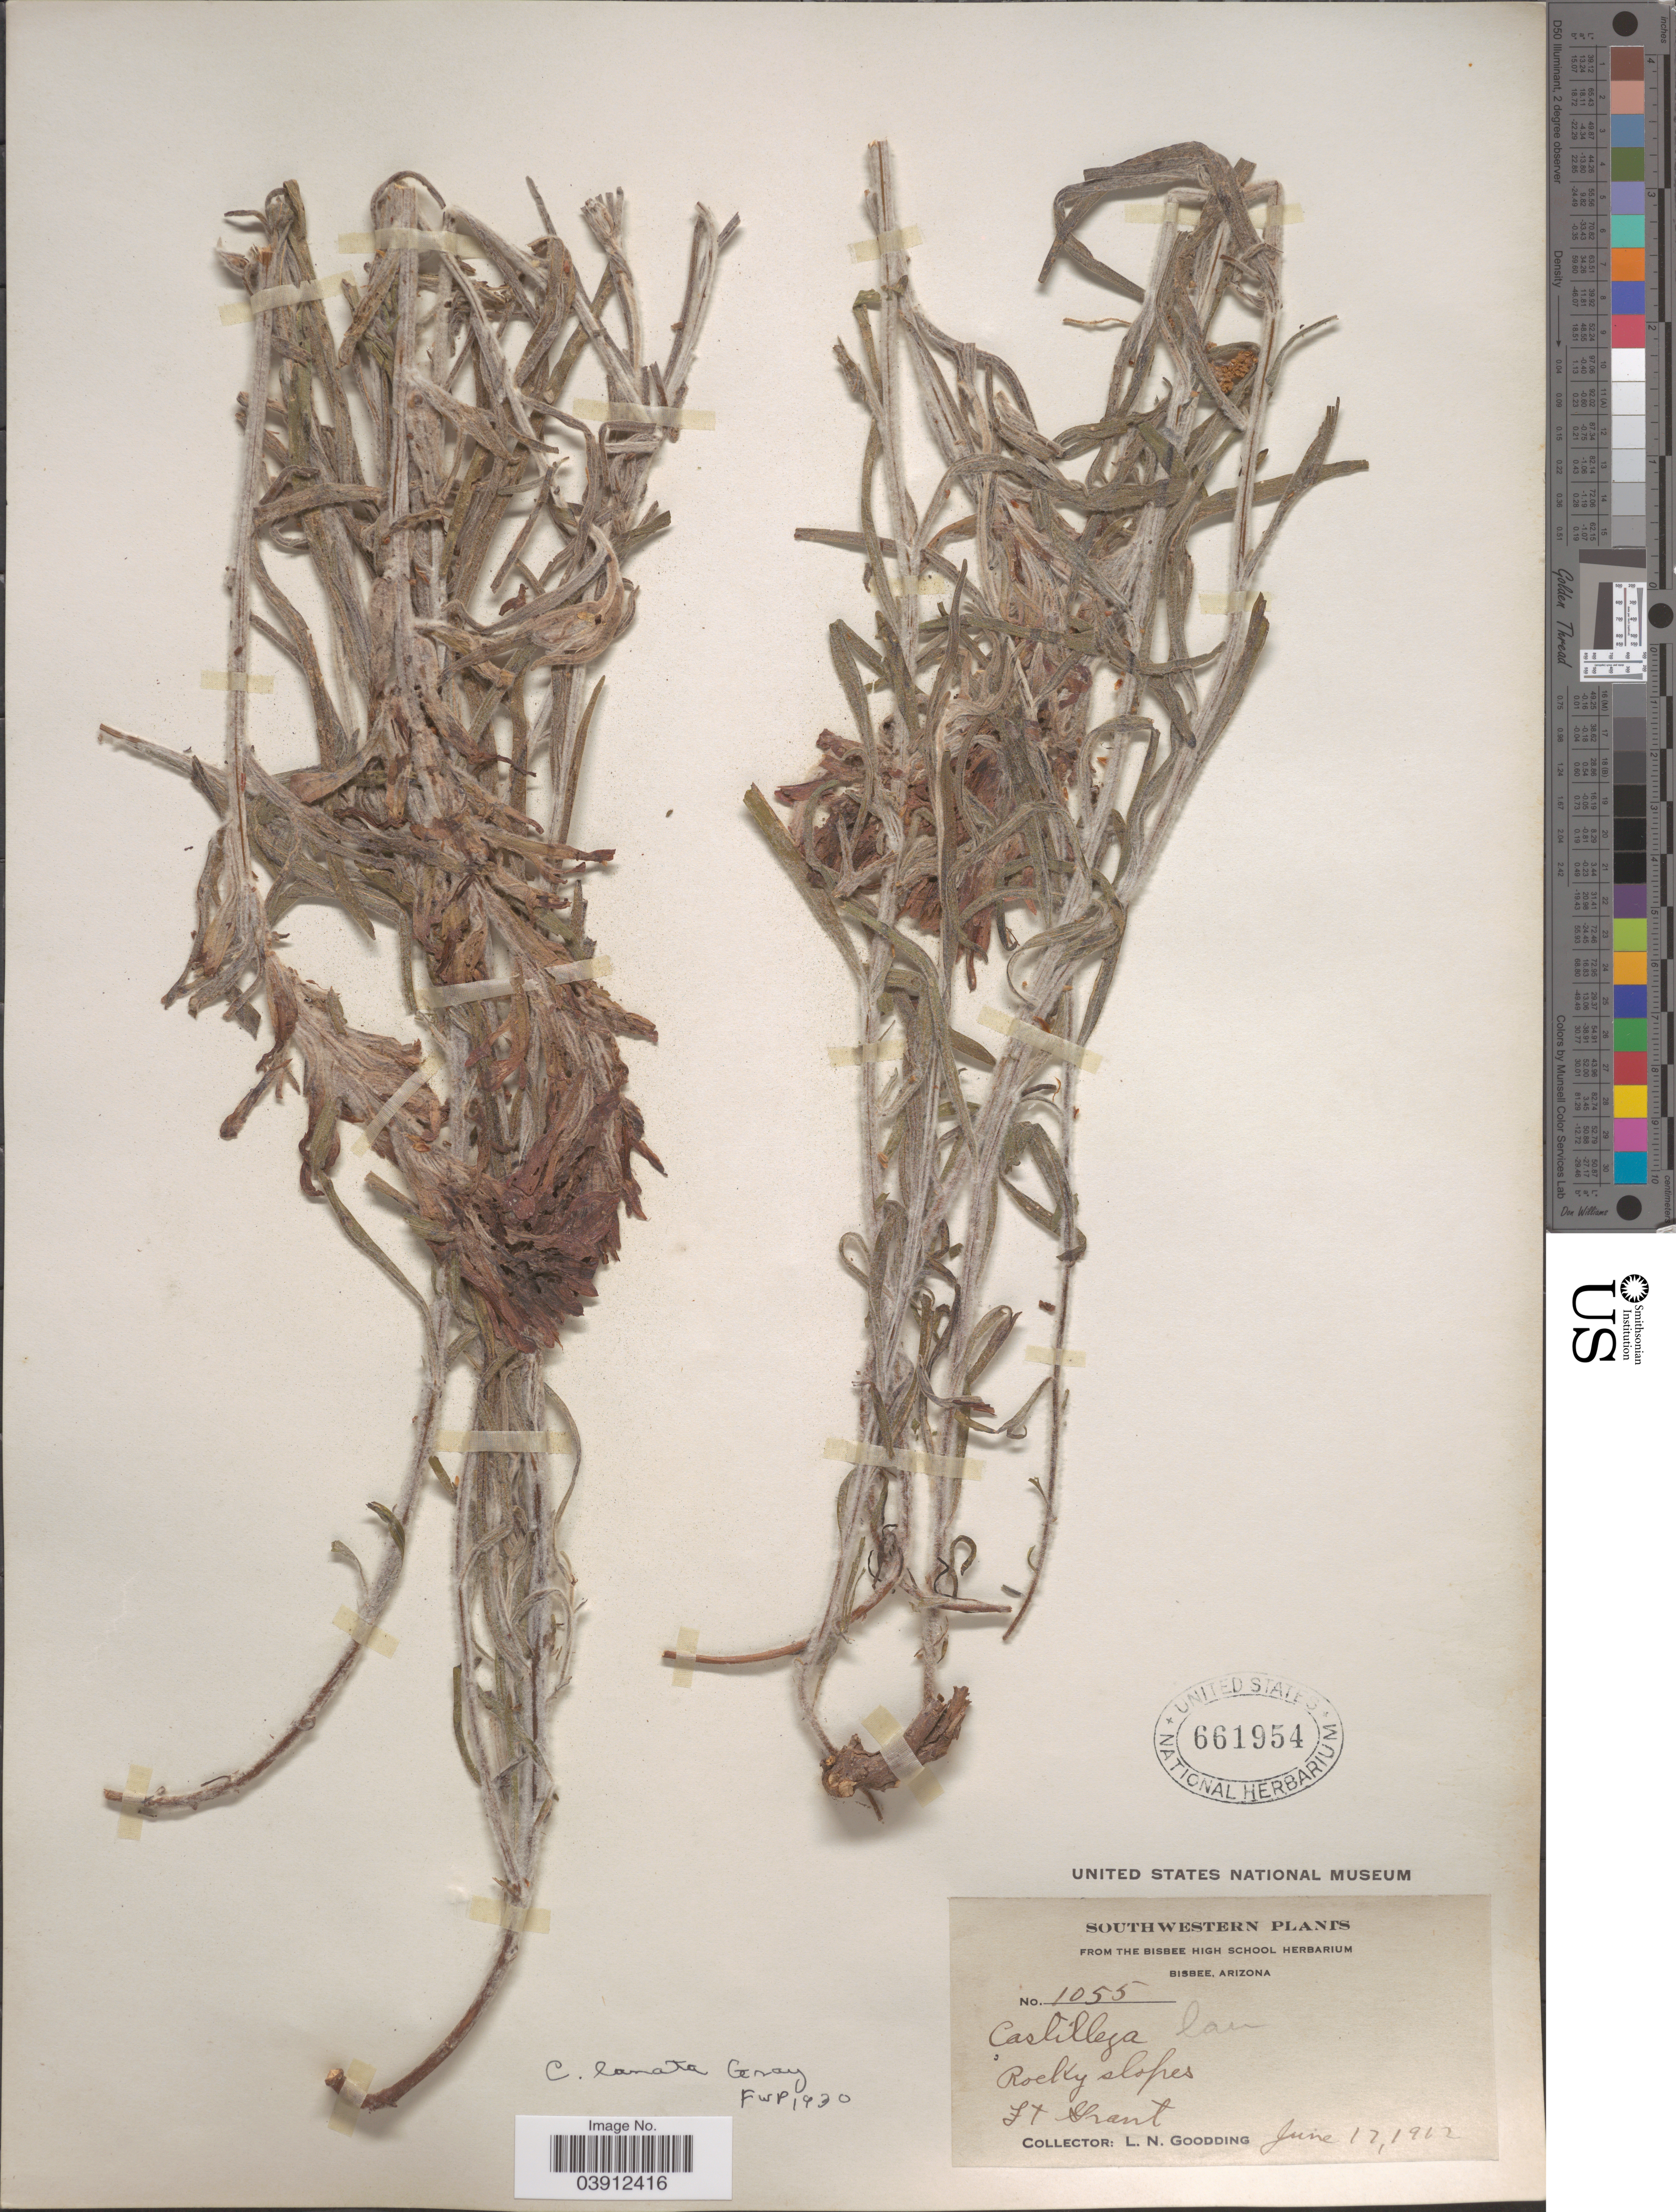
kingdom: Plantae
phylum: Tracheophyta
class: Magnoliopsida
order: Lamiales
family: Orobanchaceae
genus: Castilleja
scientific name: Castilleja lanata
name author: A. Gray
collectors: L. N. Goodding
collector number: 1055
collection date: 1912-06-17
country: United States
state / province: Arizona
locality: Southwestern. Rocky slopes. Ft Grant.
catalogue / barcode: US 661954